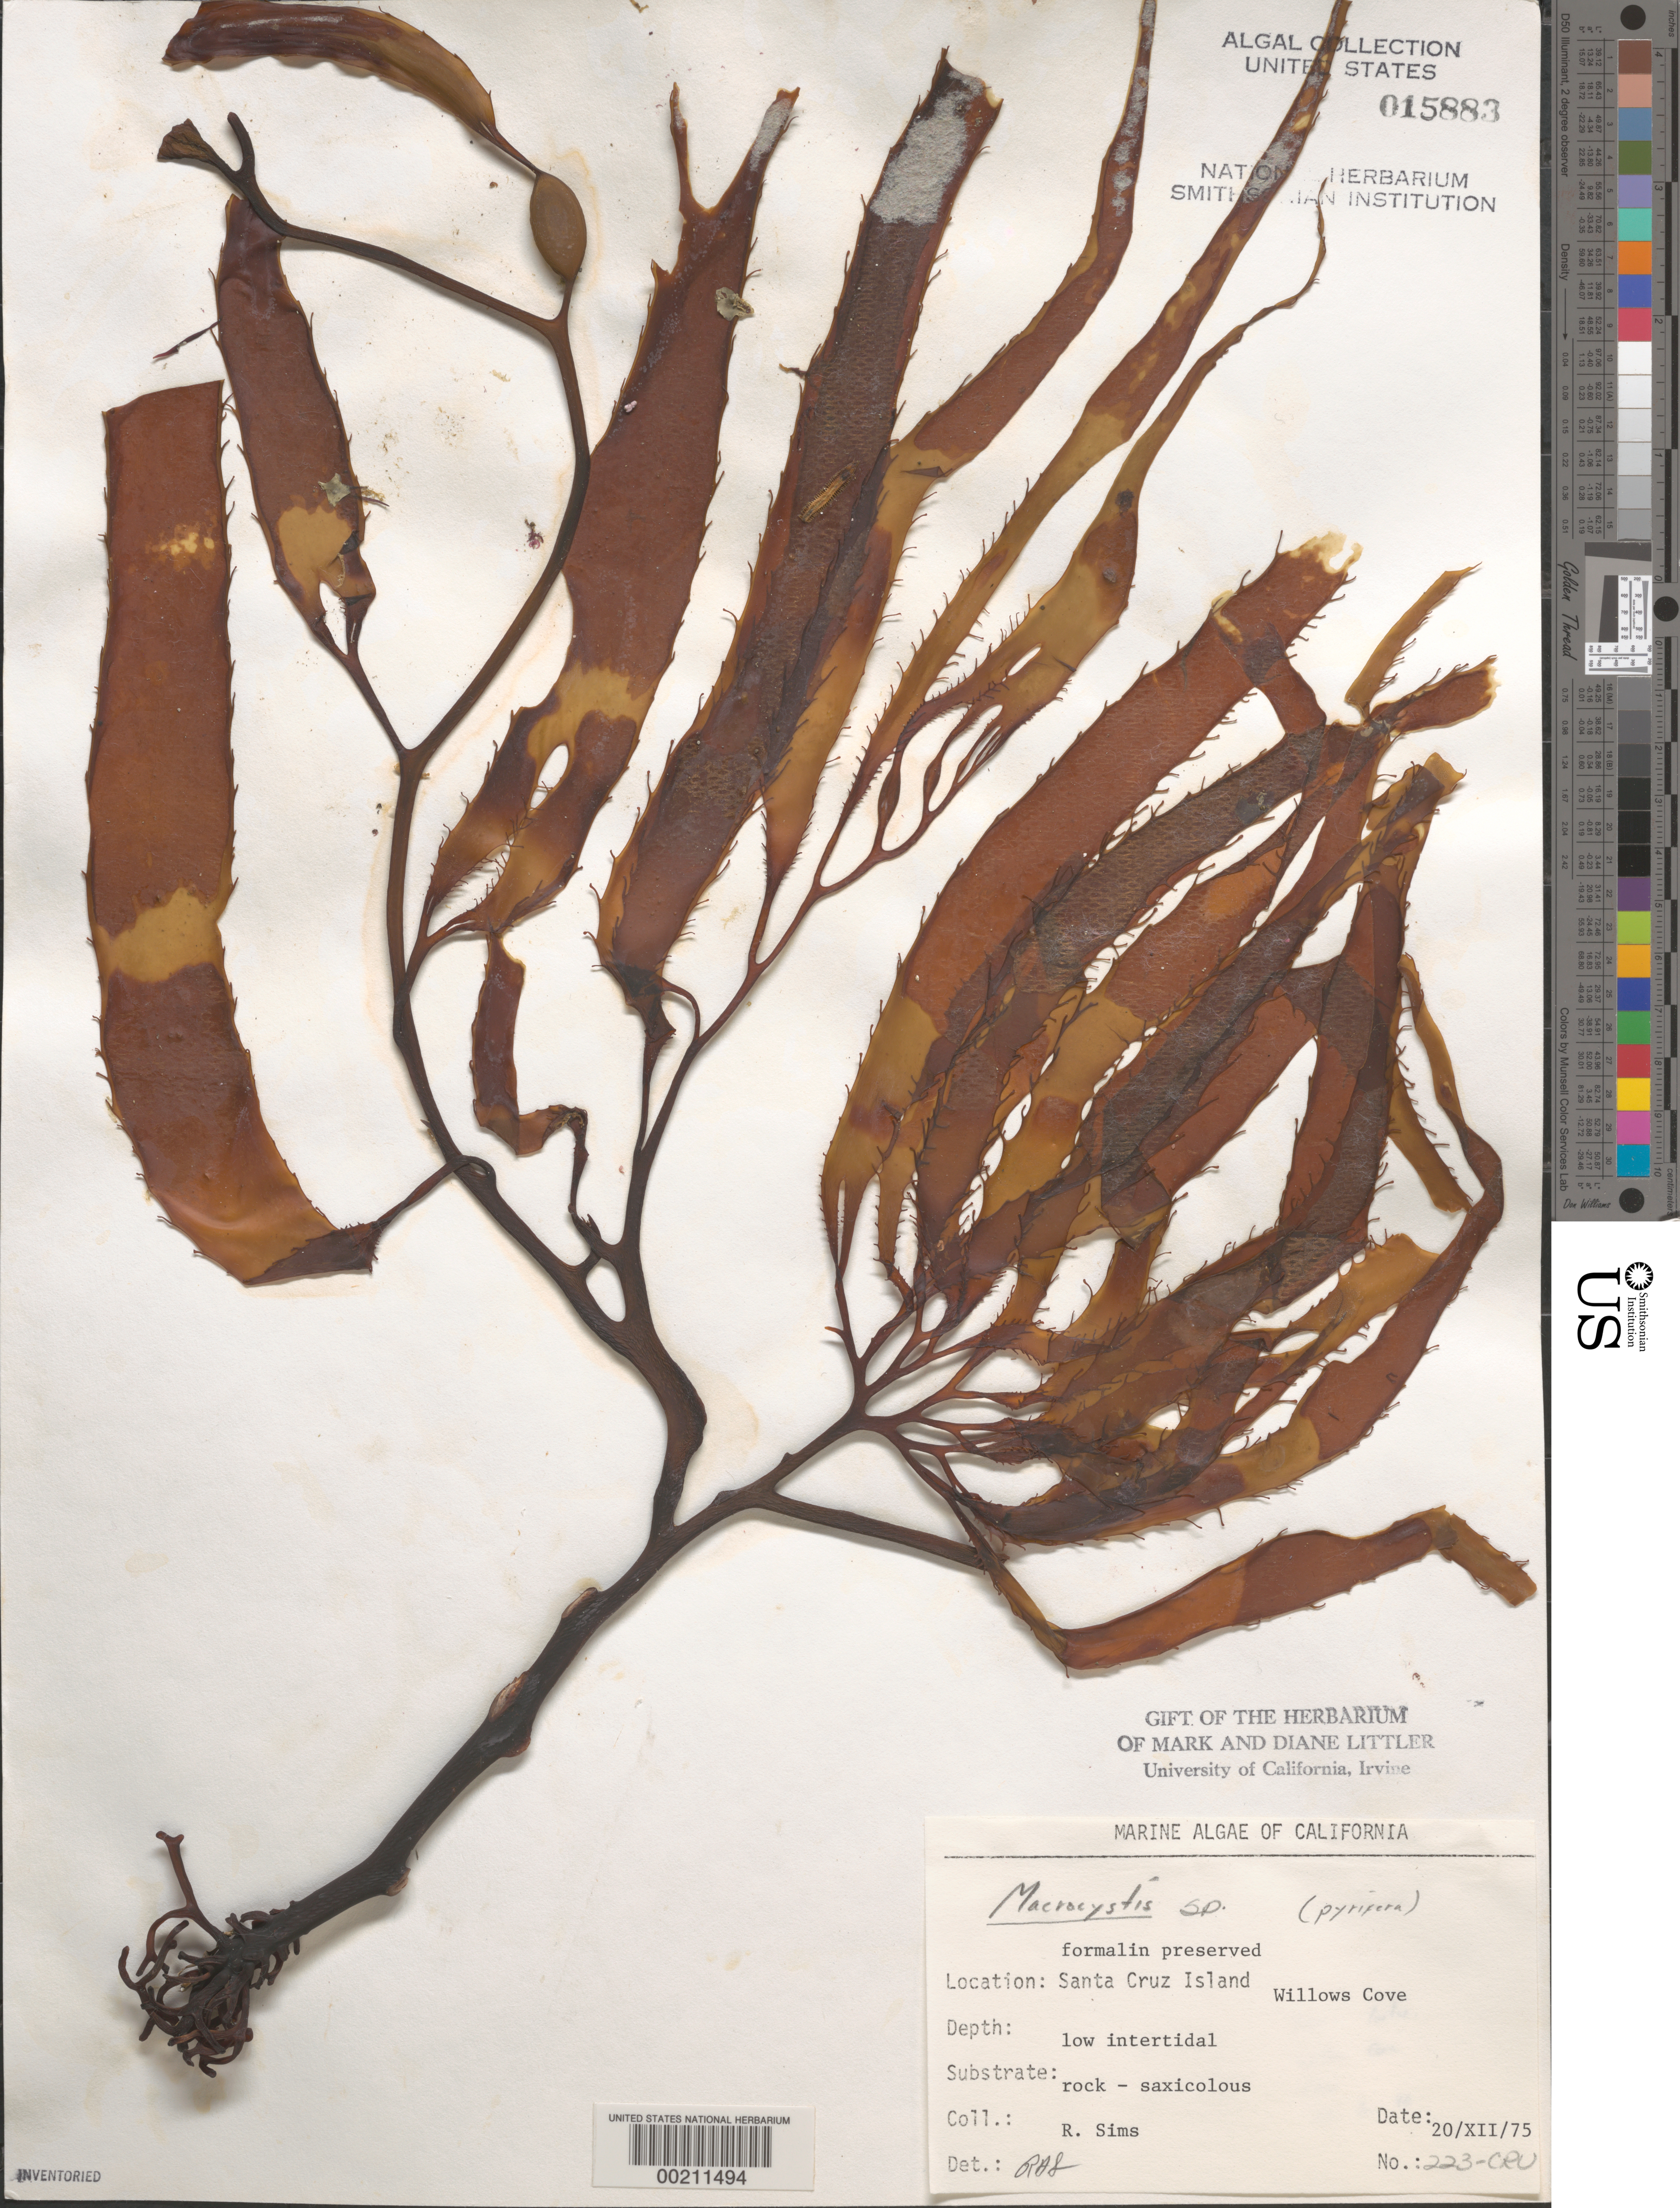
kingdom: Chromista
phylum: Ochrophyta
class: Phaeophyceae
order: Laminariales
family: Laminariaceae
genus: Macrocystis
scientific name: Macrocystis pyrifera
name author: (L.) C. Agardh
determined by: Sims, Robert H.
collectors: R. H. Sims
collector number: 223-cru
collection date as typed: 20 Dec 1975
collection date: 1975-12-20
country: United States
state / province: California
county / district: Santa Barbara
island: Santa Cruz Island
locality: Willows Cove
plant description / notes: BLM-SOCALBIGHT Rocky Intertidal Survey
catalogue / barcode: US 15883